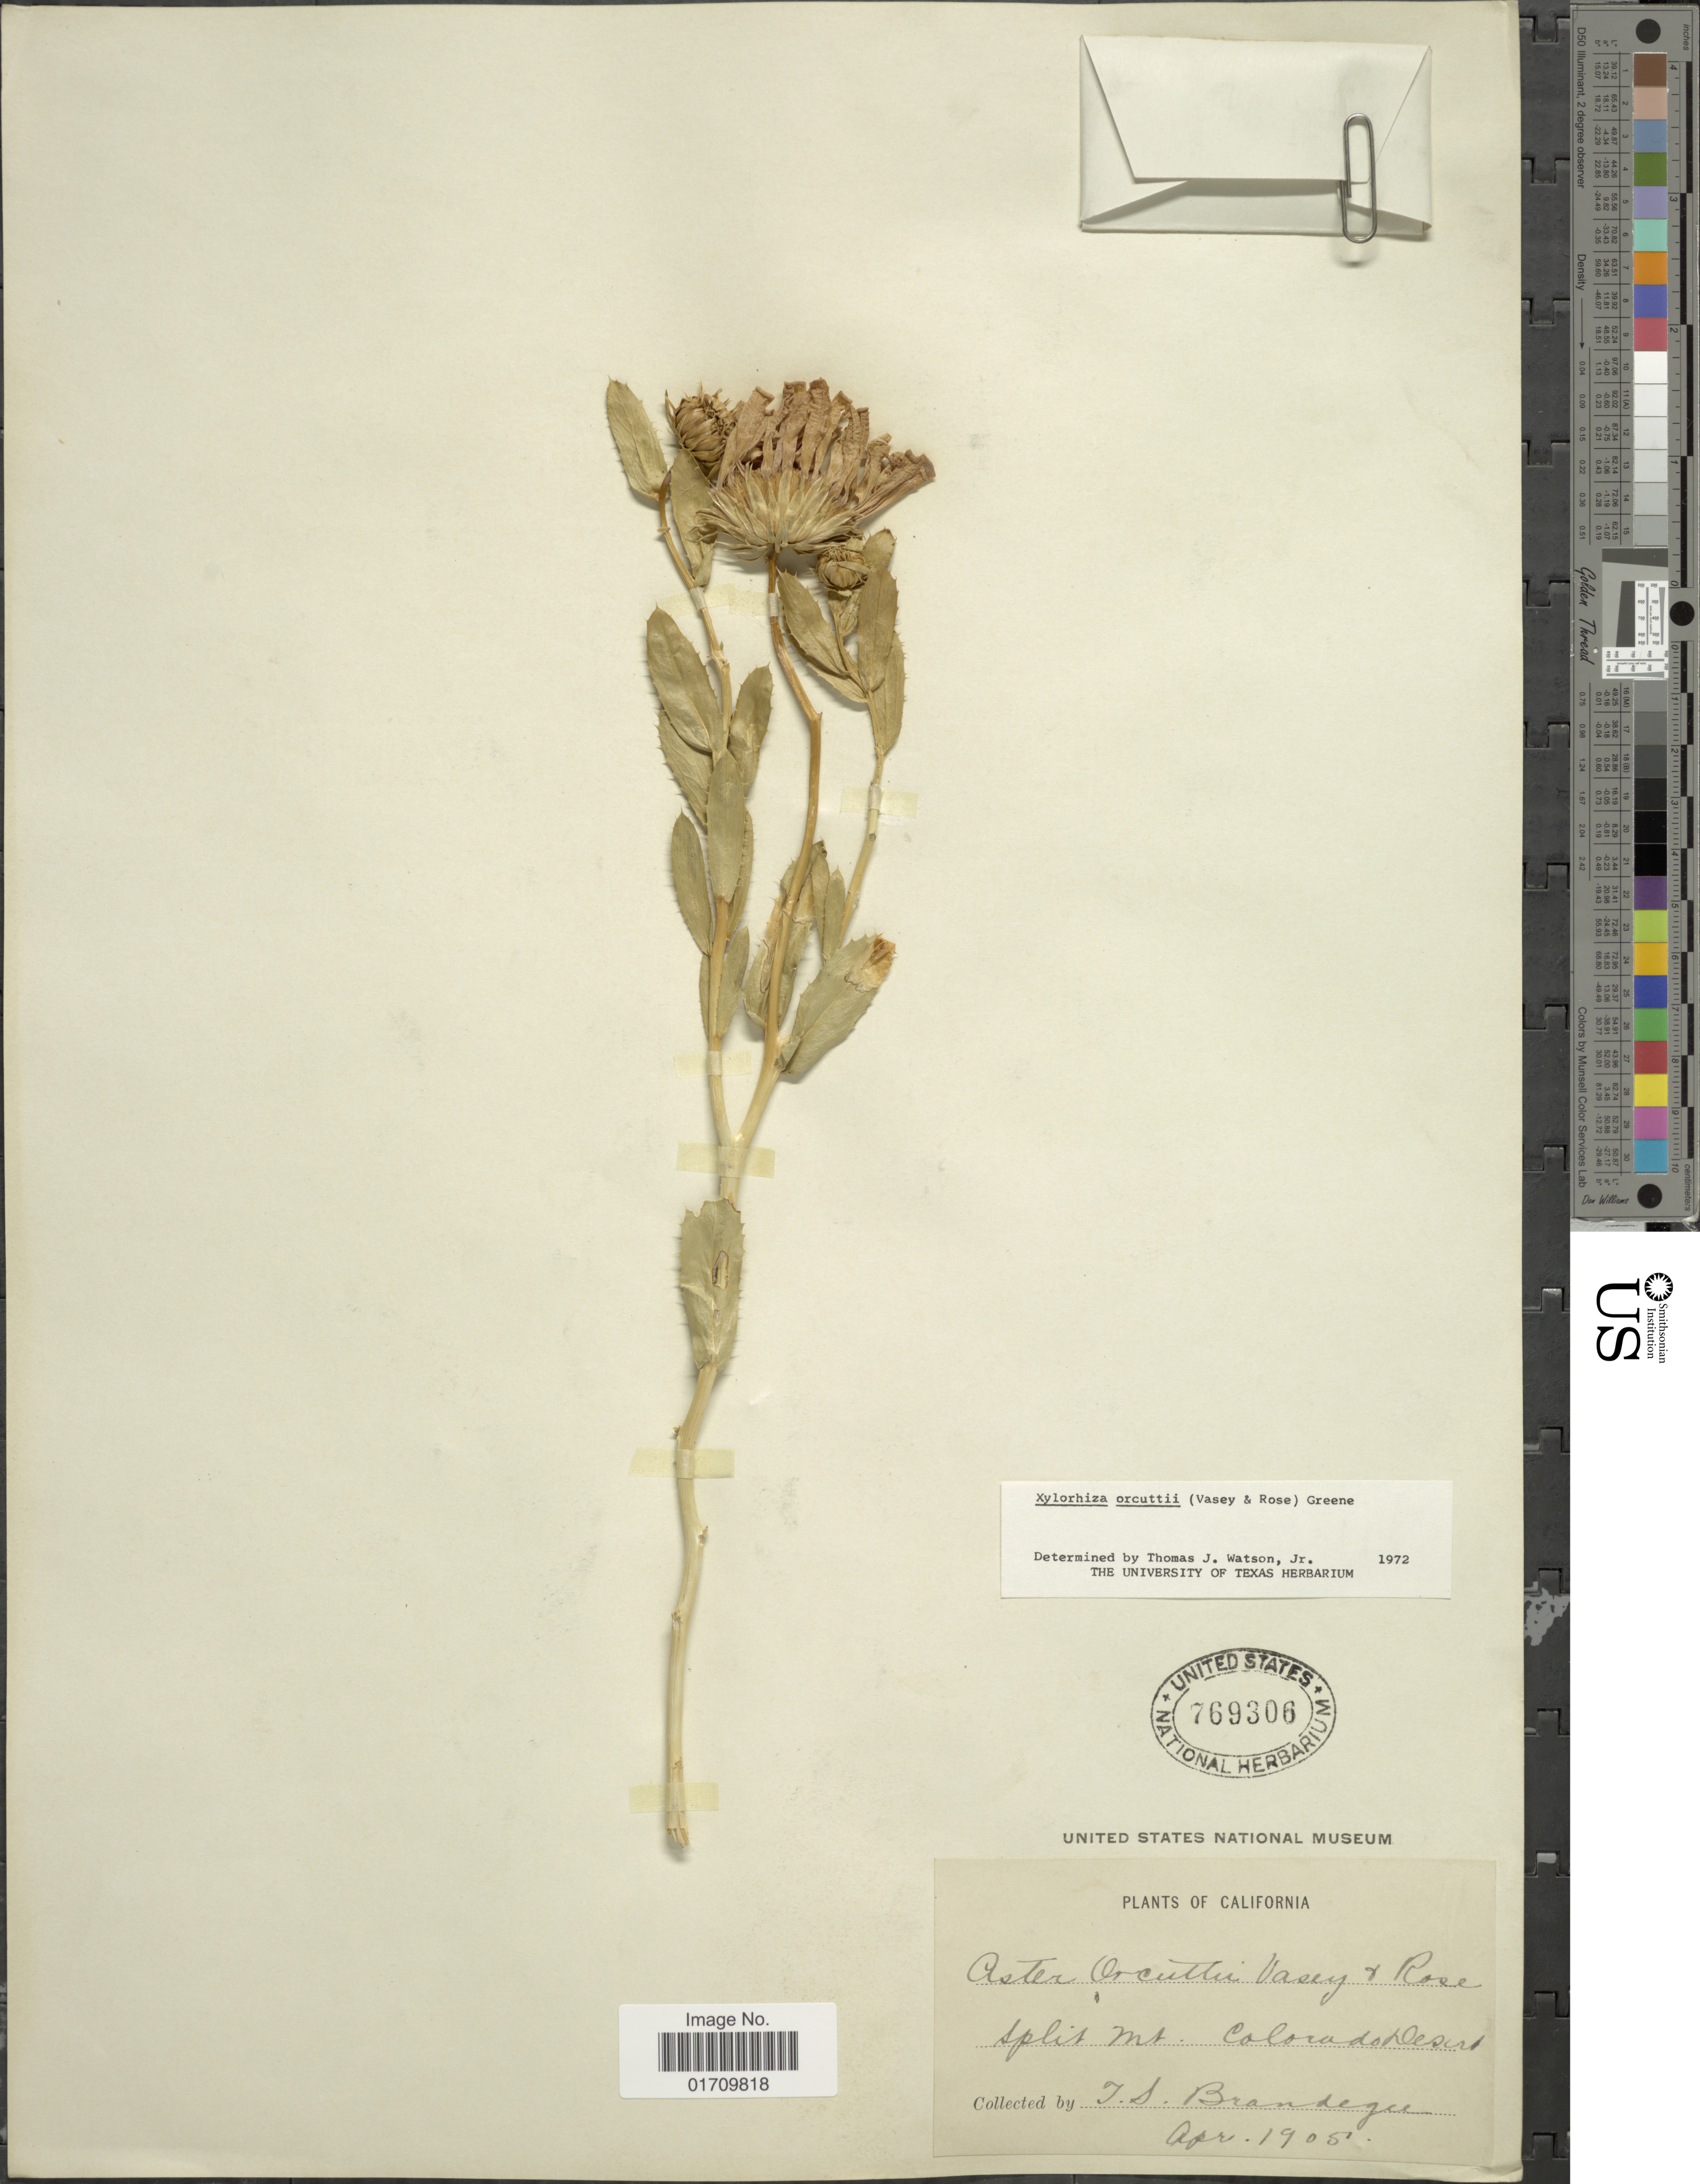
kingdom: Plantae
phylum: Tracheophyta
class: Magnoliopsida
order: Asterales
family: Asteraceae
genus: Xylorhiza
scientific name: Xylorhiza orcuttii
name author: (A. Gray) Greene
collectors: T. S. Brandegee (herbarium)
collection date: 1905-04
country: United States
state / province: California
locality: Split Mt., Colorado Desert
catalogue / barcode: US 769306